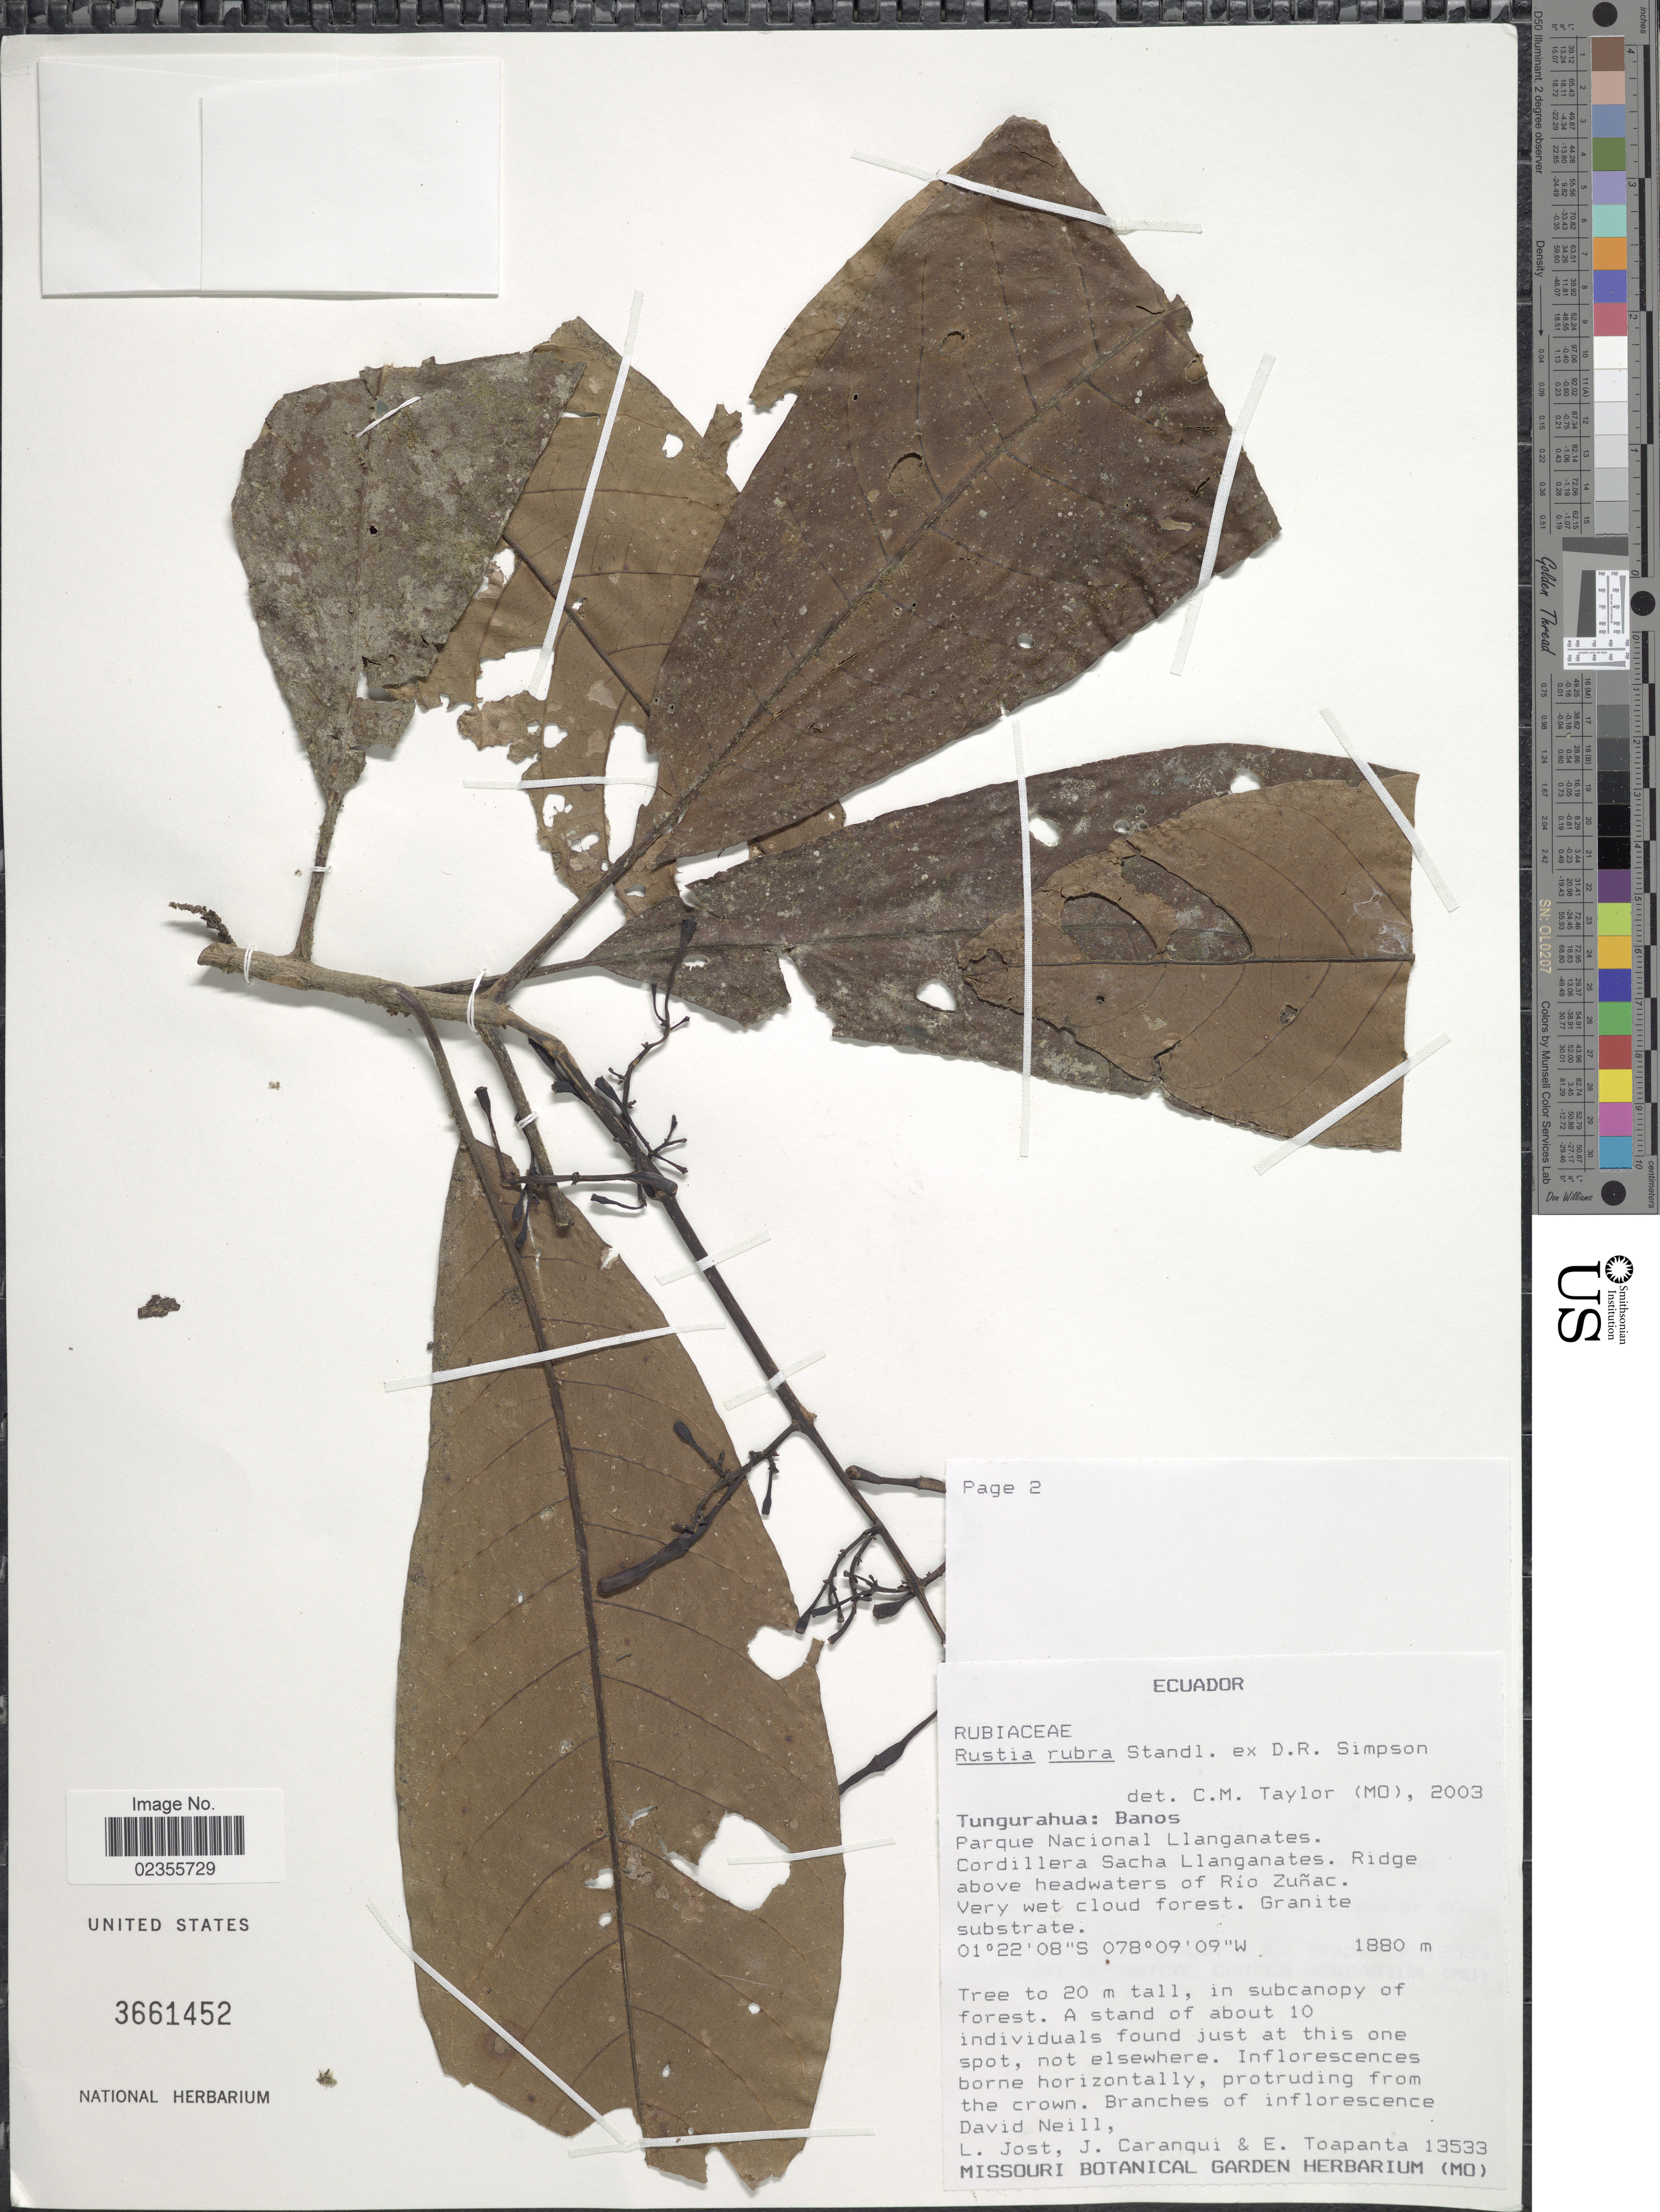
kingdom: Plantae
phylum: Tracheophyta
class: Magnoliopsida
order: Gentianales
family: Rubiaceae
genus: Rustia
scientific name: Rustia rubra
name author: Standl. ex D.R. Simpson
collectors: D. Neill, L. Jost, J. Caranqui & E. Toapanta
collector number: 13533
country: Ecuador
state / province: Tungurahua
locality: Banos, Parque Nacional Llanganates, Cordillera Sacha Llanganates, Ridge above headwaters of Rio Zunac.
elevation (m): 1880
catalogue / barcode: US 3661452